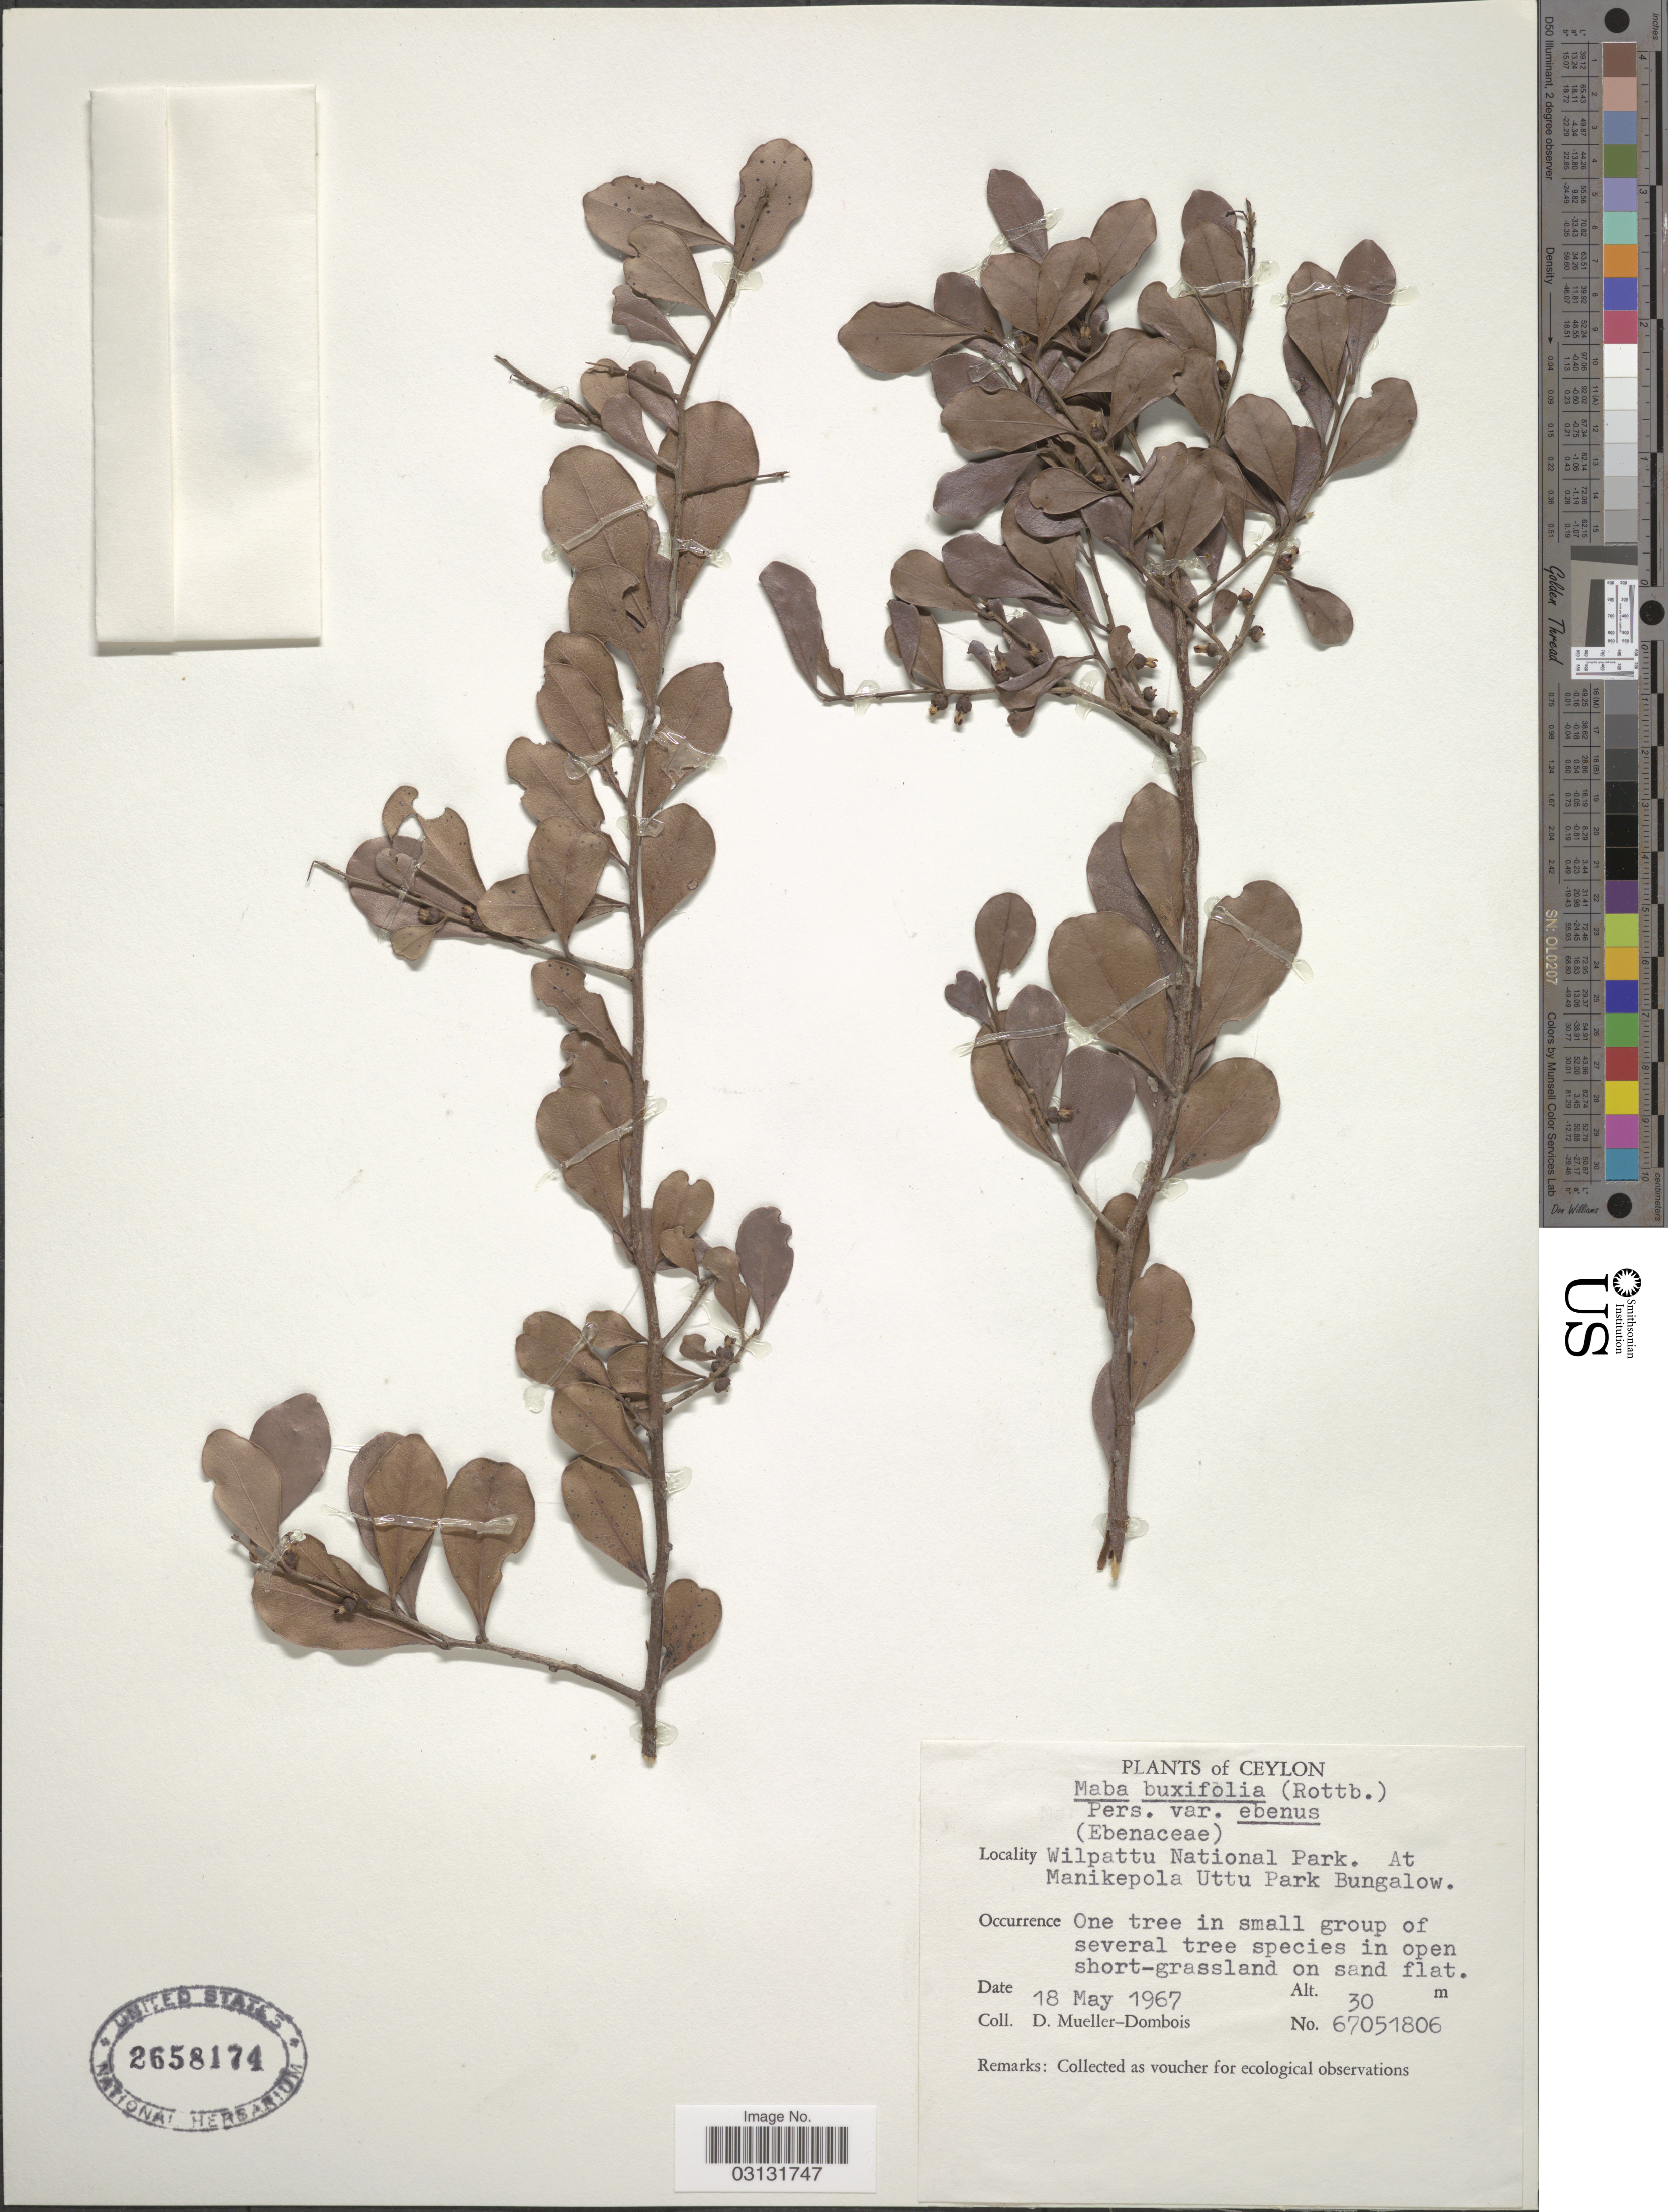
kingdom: Plantae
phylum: Tracheophyta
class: Magnoliopsida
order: Ericales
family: Ebenaceae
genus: Diospyros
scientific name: Diospyros ferrea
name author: (Willd.) Bakh.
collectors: D. Mueller-Dombois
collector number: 67051806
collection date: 1967-05-18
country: Sri Lanka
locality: Ceylon. Wilpattu National Park. At Manikepola Uttu Park Bangalow.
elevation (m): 30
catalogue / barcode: US 2658174